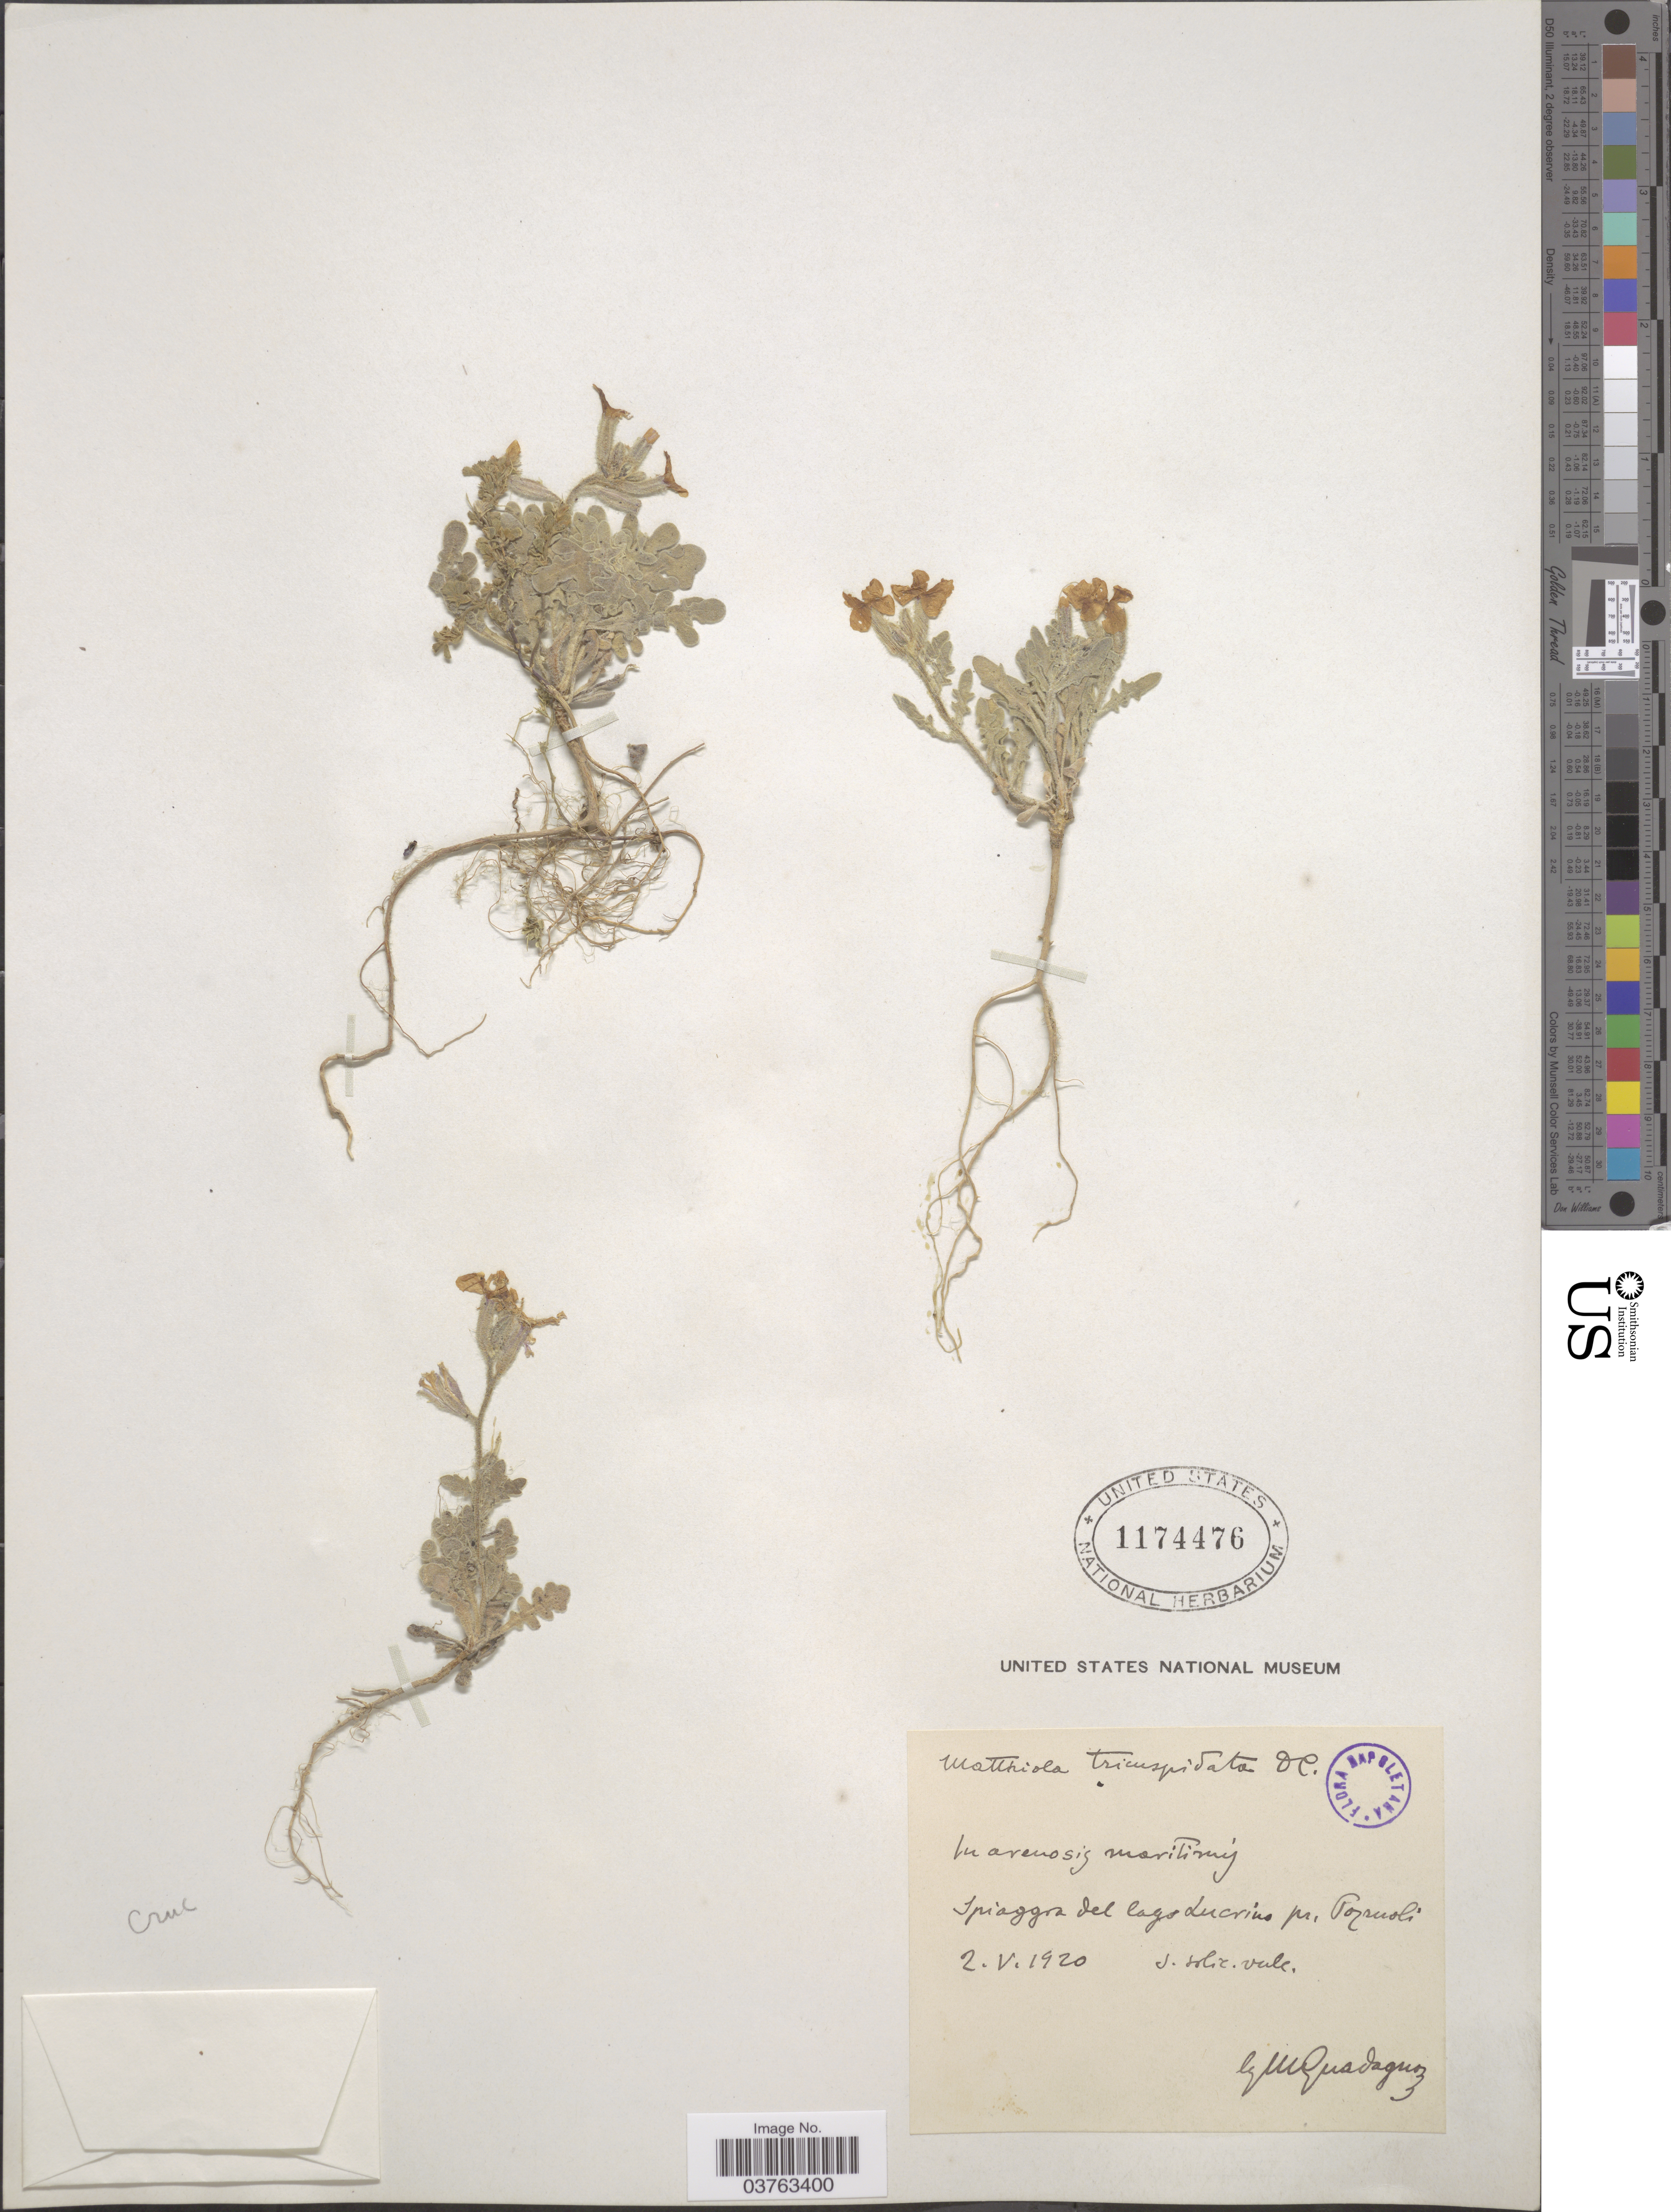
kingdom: Plantae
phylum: Tracheophyta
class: Magnoliopsida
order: Brassicales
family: Brassicaceae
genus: Matthiola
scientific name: Matthiola tricuspidata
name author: (L.) W.T. Aiton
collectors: G. Guadagno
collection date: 1920-05-02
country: Italy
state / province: Campania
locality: In arenosis maritimis, spiaggia del lago Lucrino pr. Pozzuoli.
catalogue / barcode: US 1174476